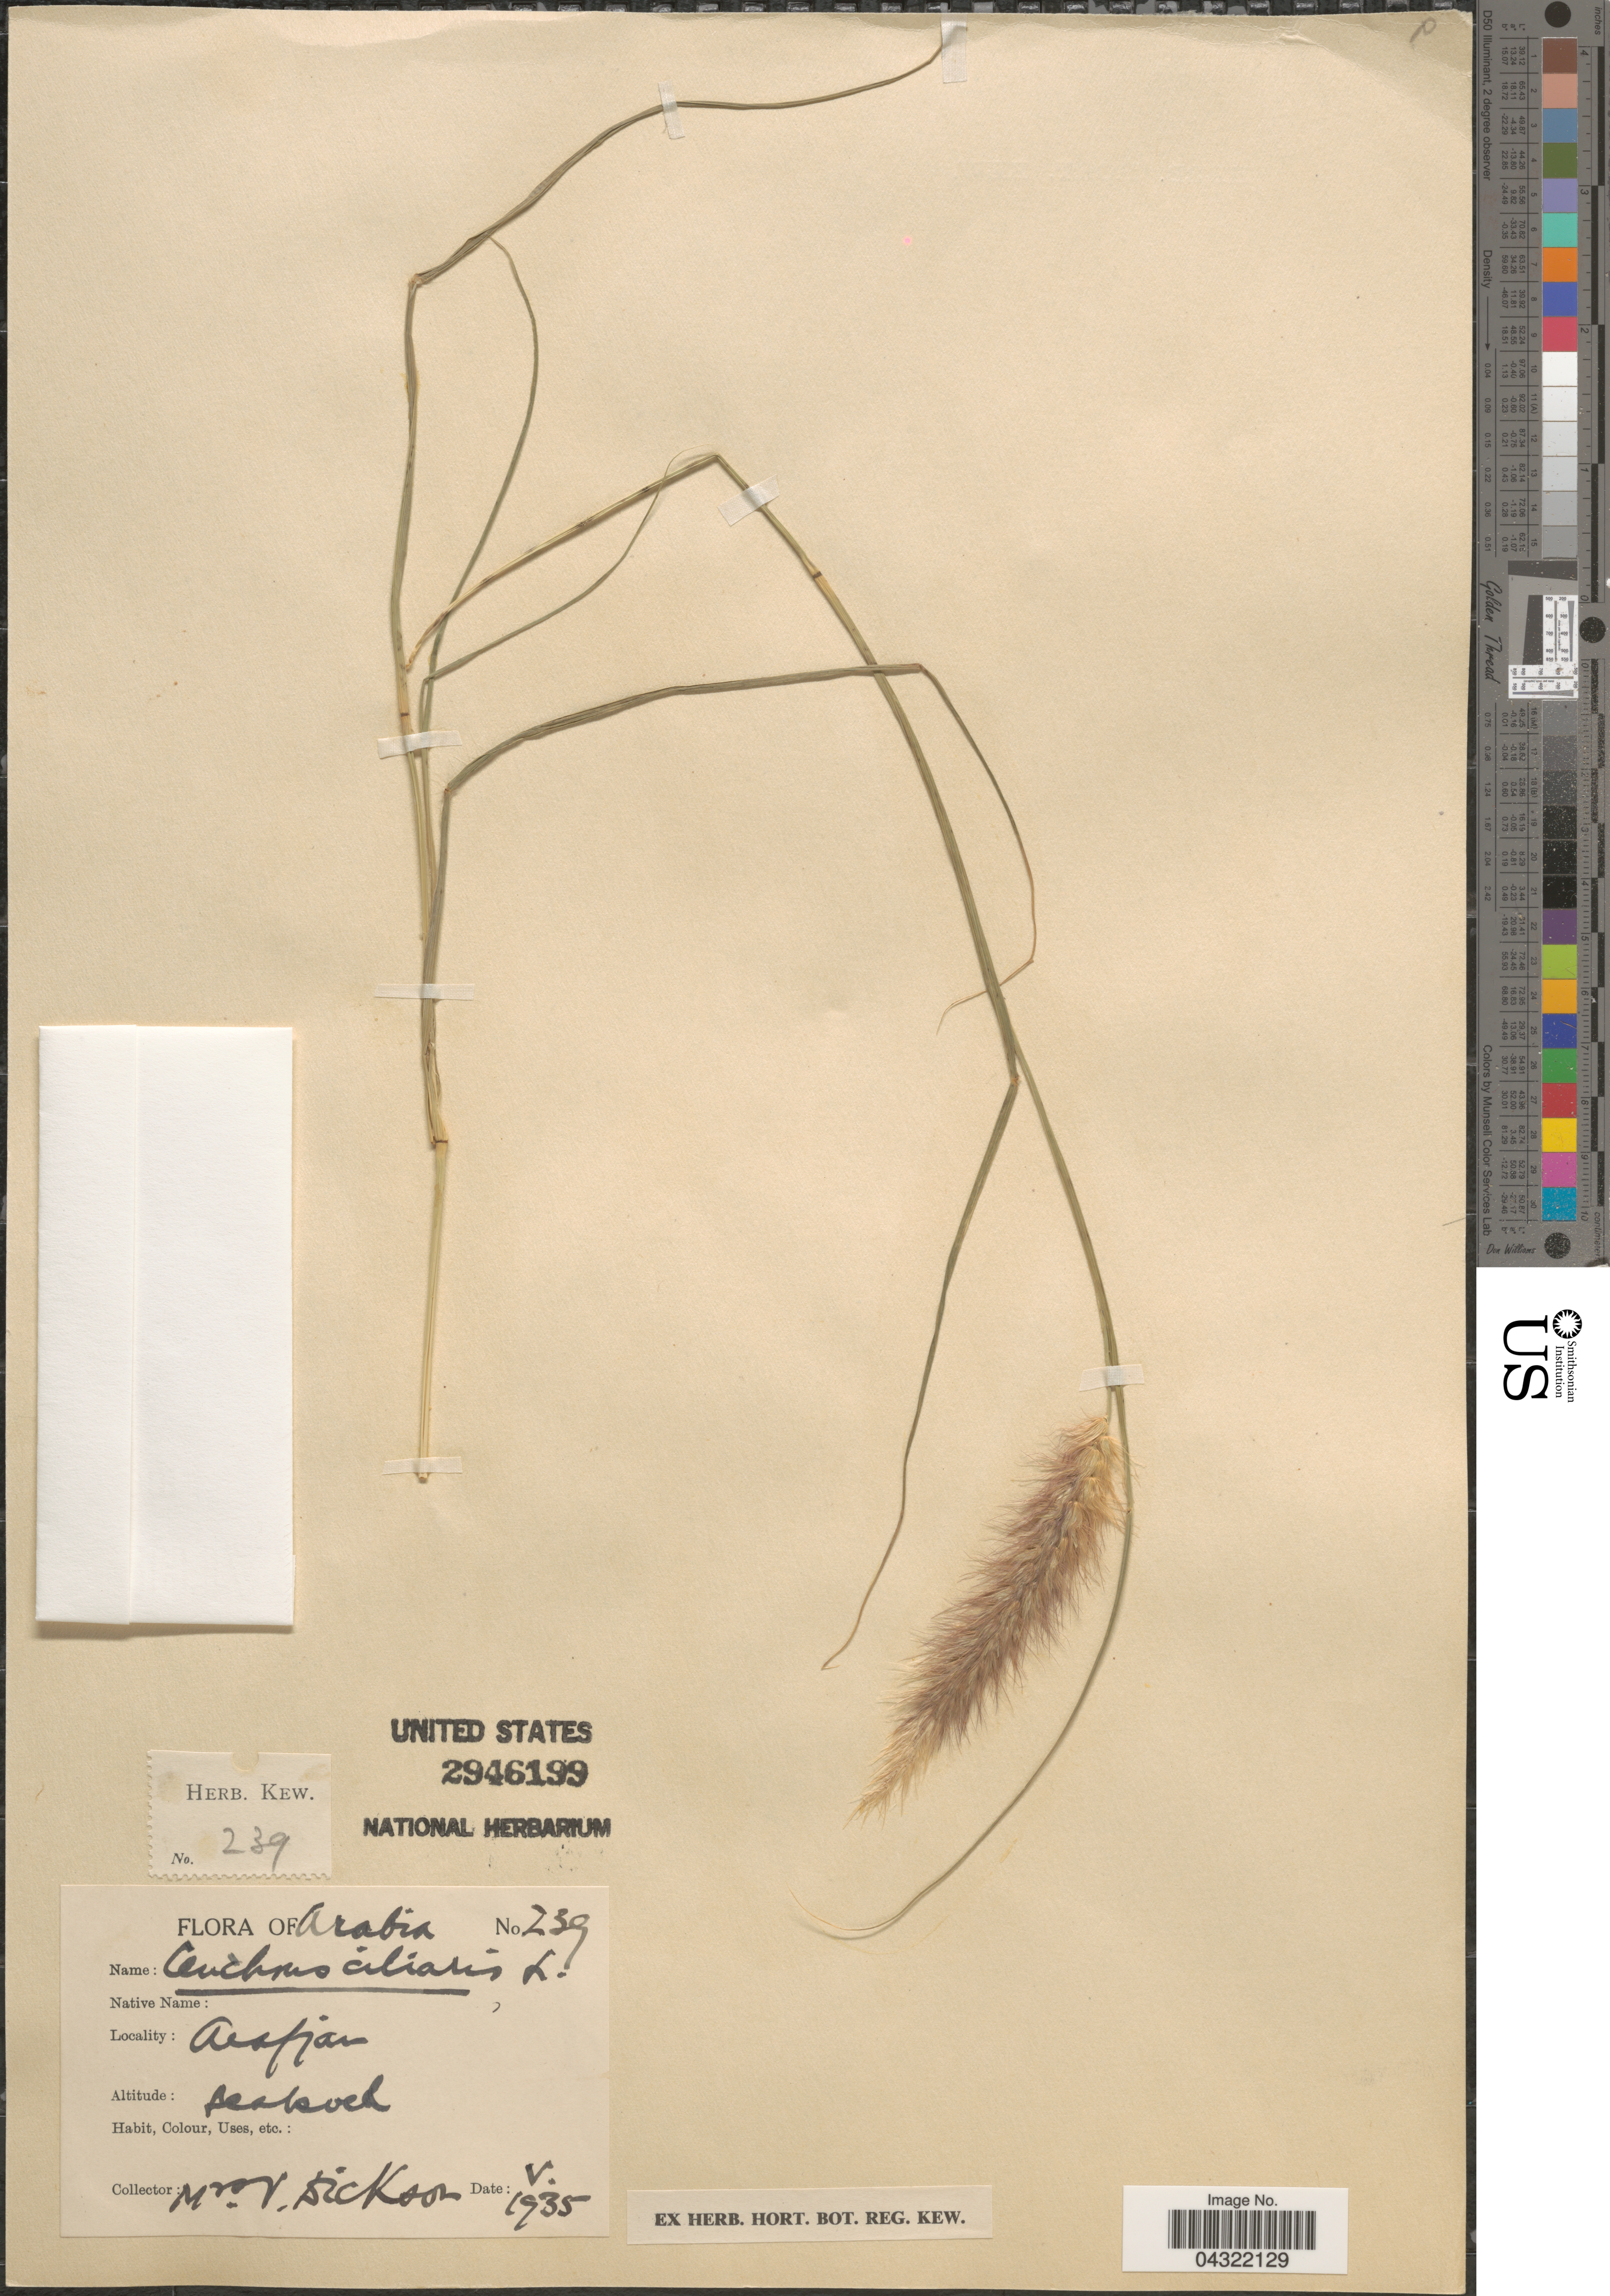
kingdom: Plantae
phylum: Tracheophyta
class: Liliopsida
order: Poales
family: Poaceae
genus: Cenchrus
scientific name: Cenchrus ciliaris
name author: L.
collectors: M. Dickson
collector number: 239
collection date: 1935-05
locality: Arabia. Arafijar. [interpreted]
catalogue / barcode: US 2946199